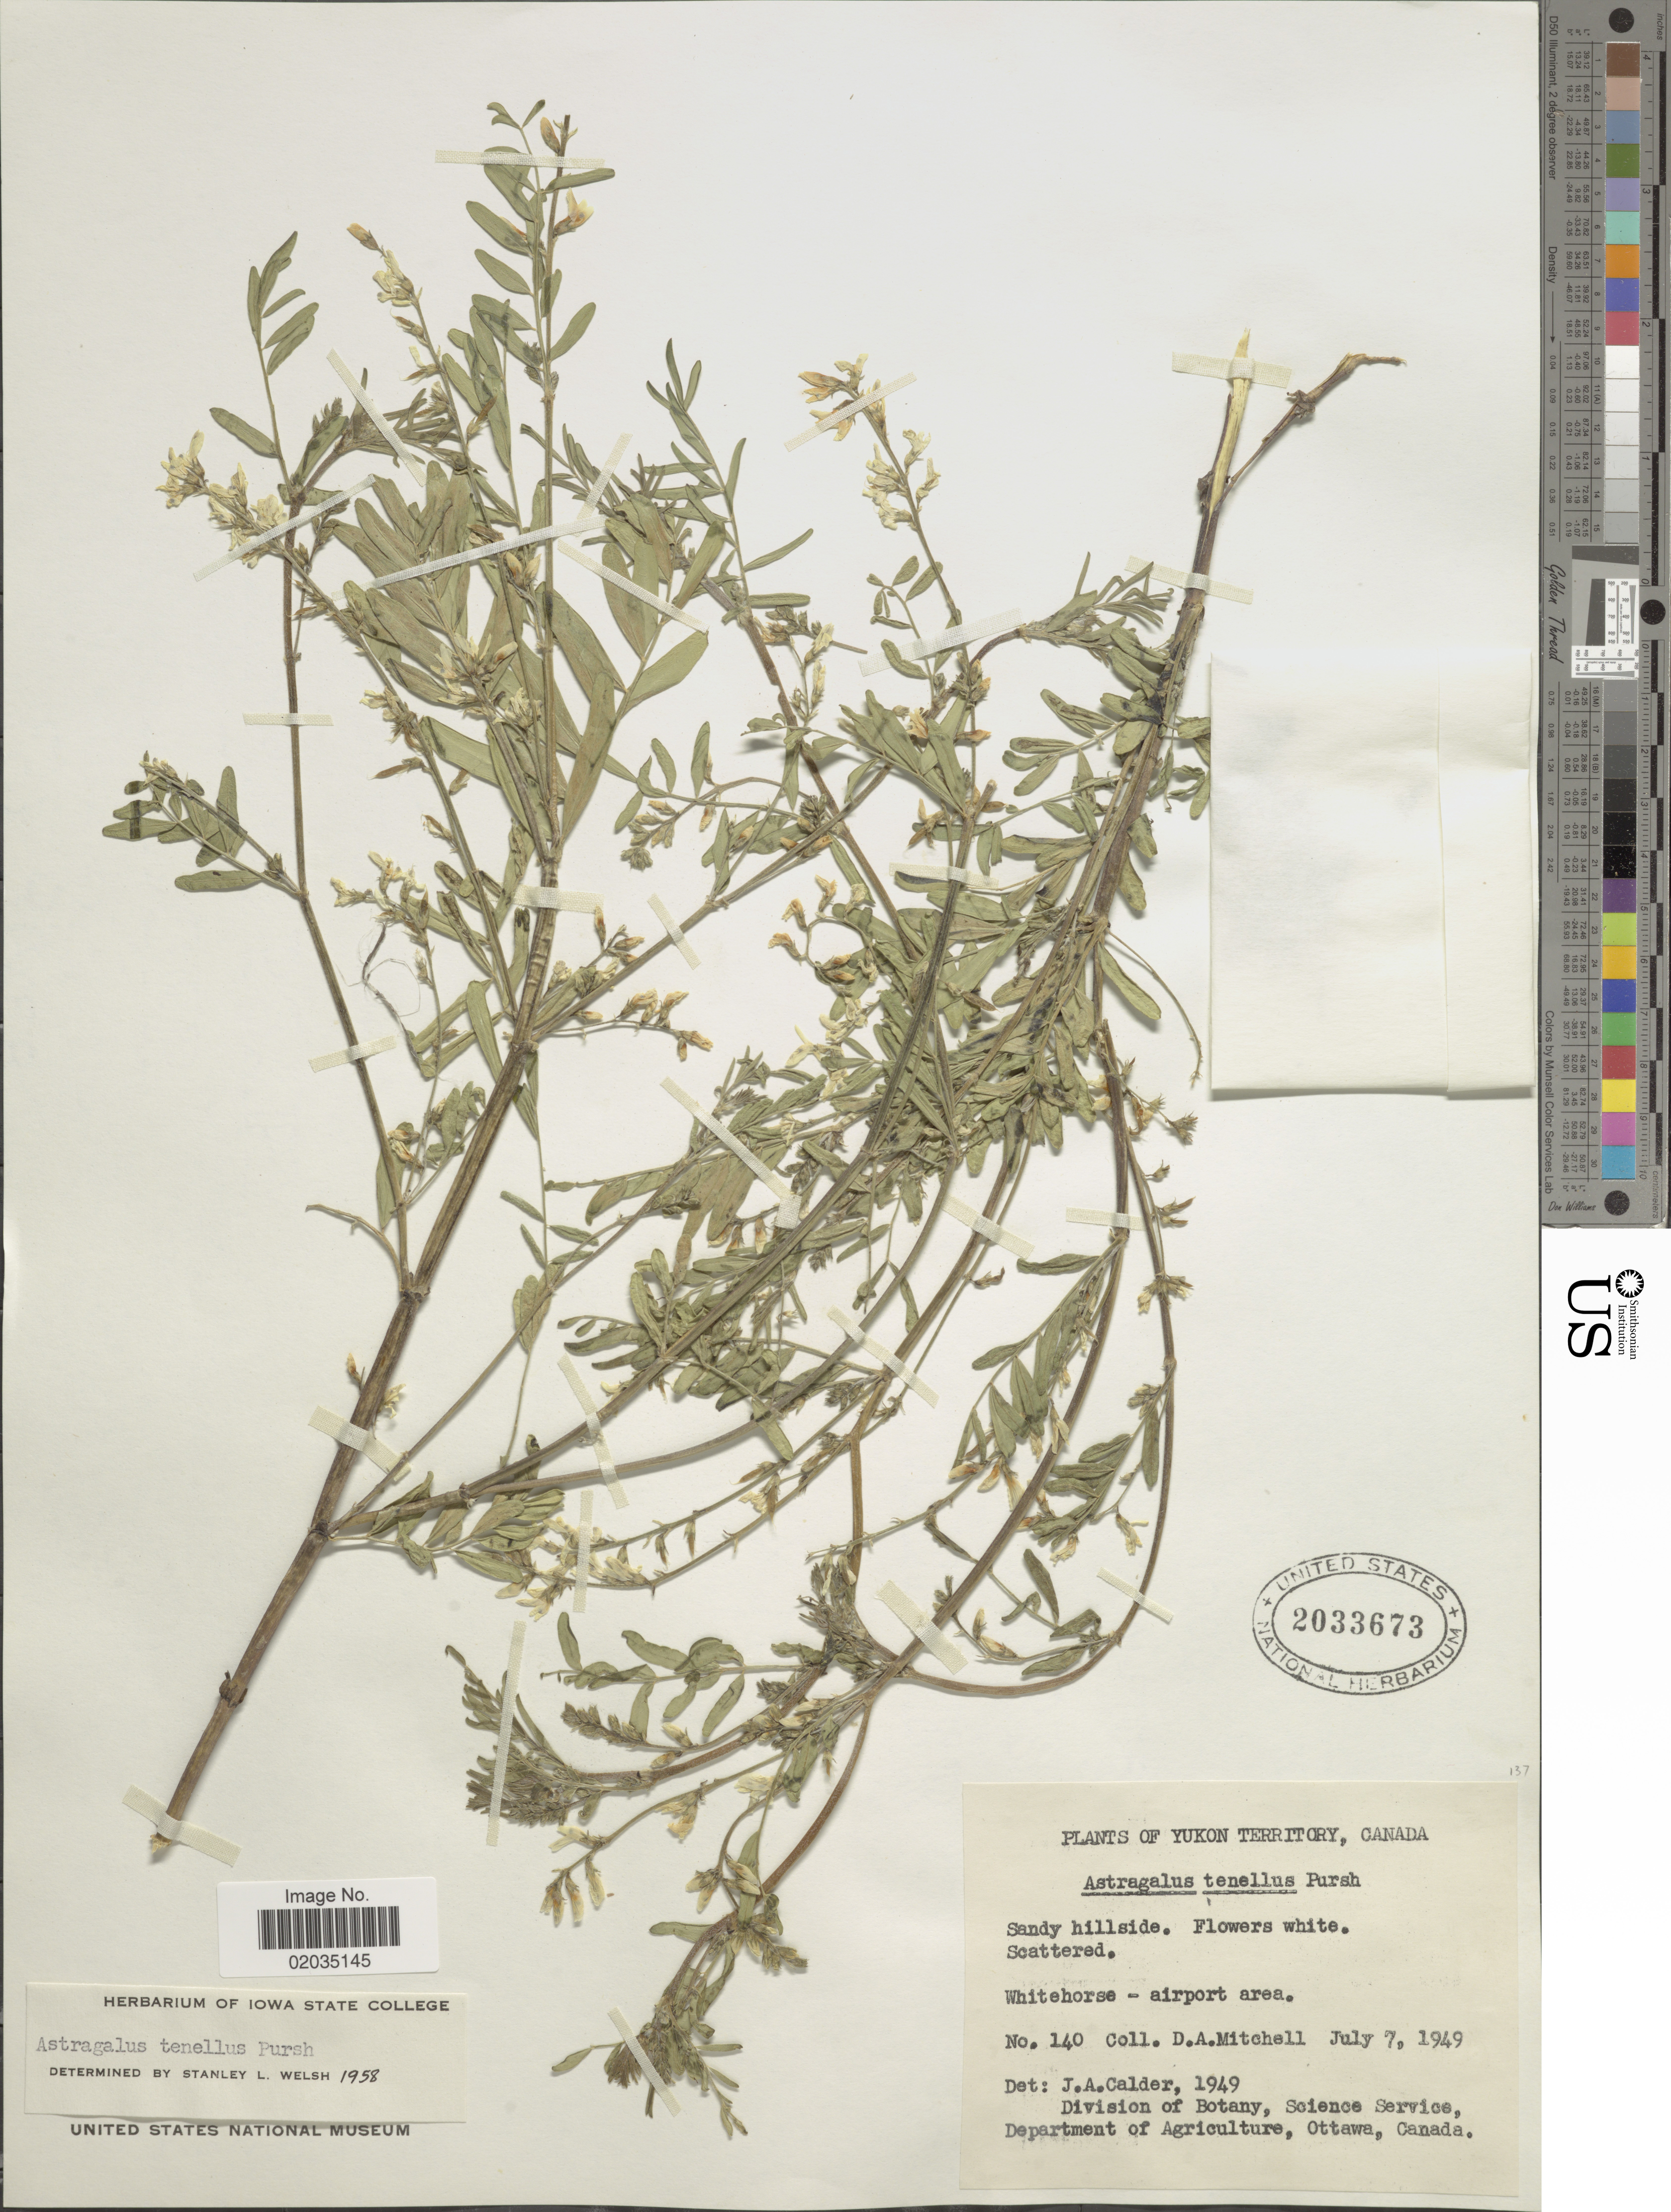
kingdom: Plantae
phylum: Tracheophyta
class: Magnoliopsida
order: Fabales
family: Fabaceae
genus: Astragalus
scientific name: Astragalus tenellus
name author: Pursh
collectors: D. Mitchell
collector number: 140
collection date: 1949-07-07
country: Canada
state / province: Yukon Territory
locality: Sandy hillside. Whitehorse - airport area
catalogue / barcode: US 2033673